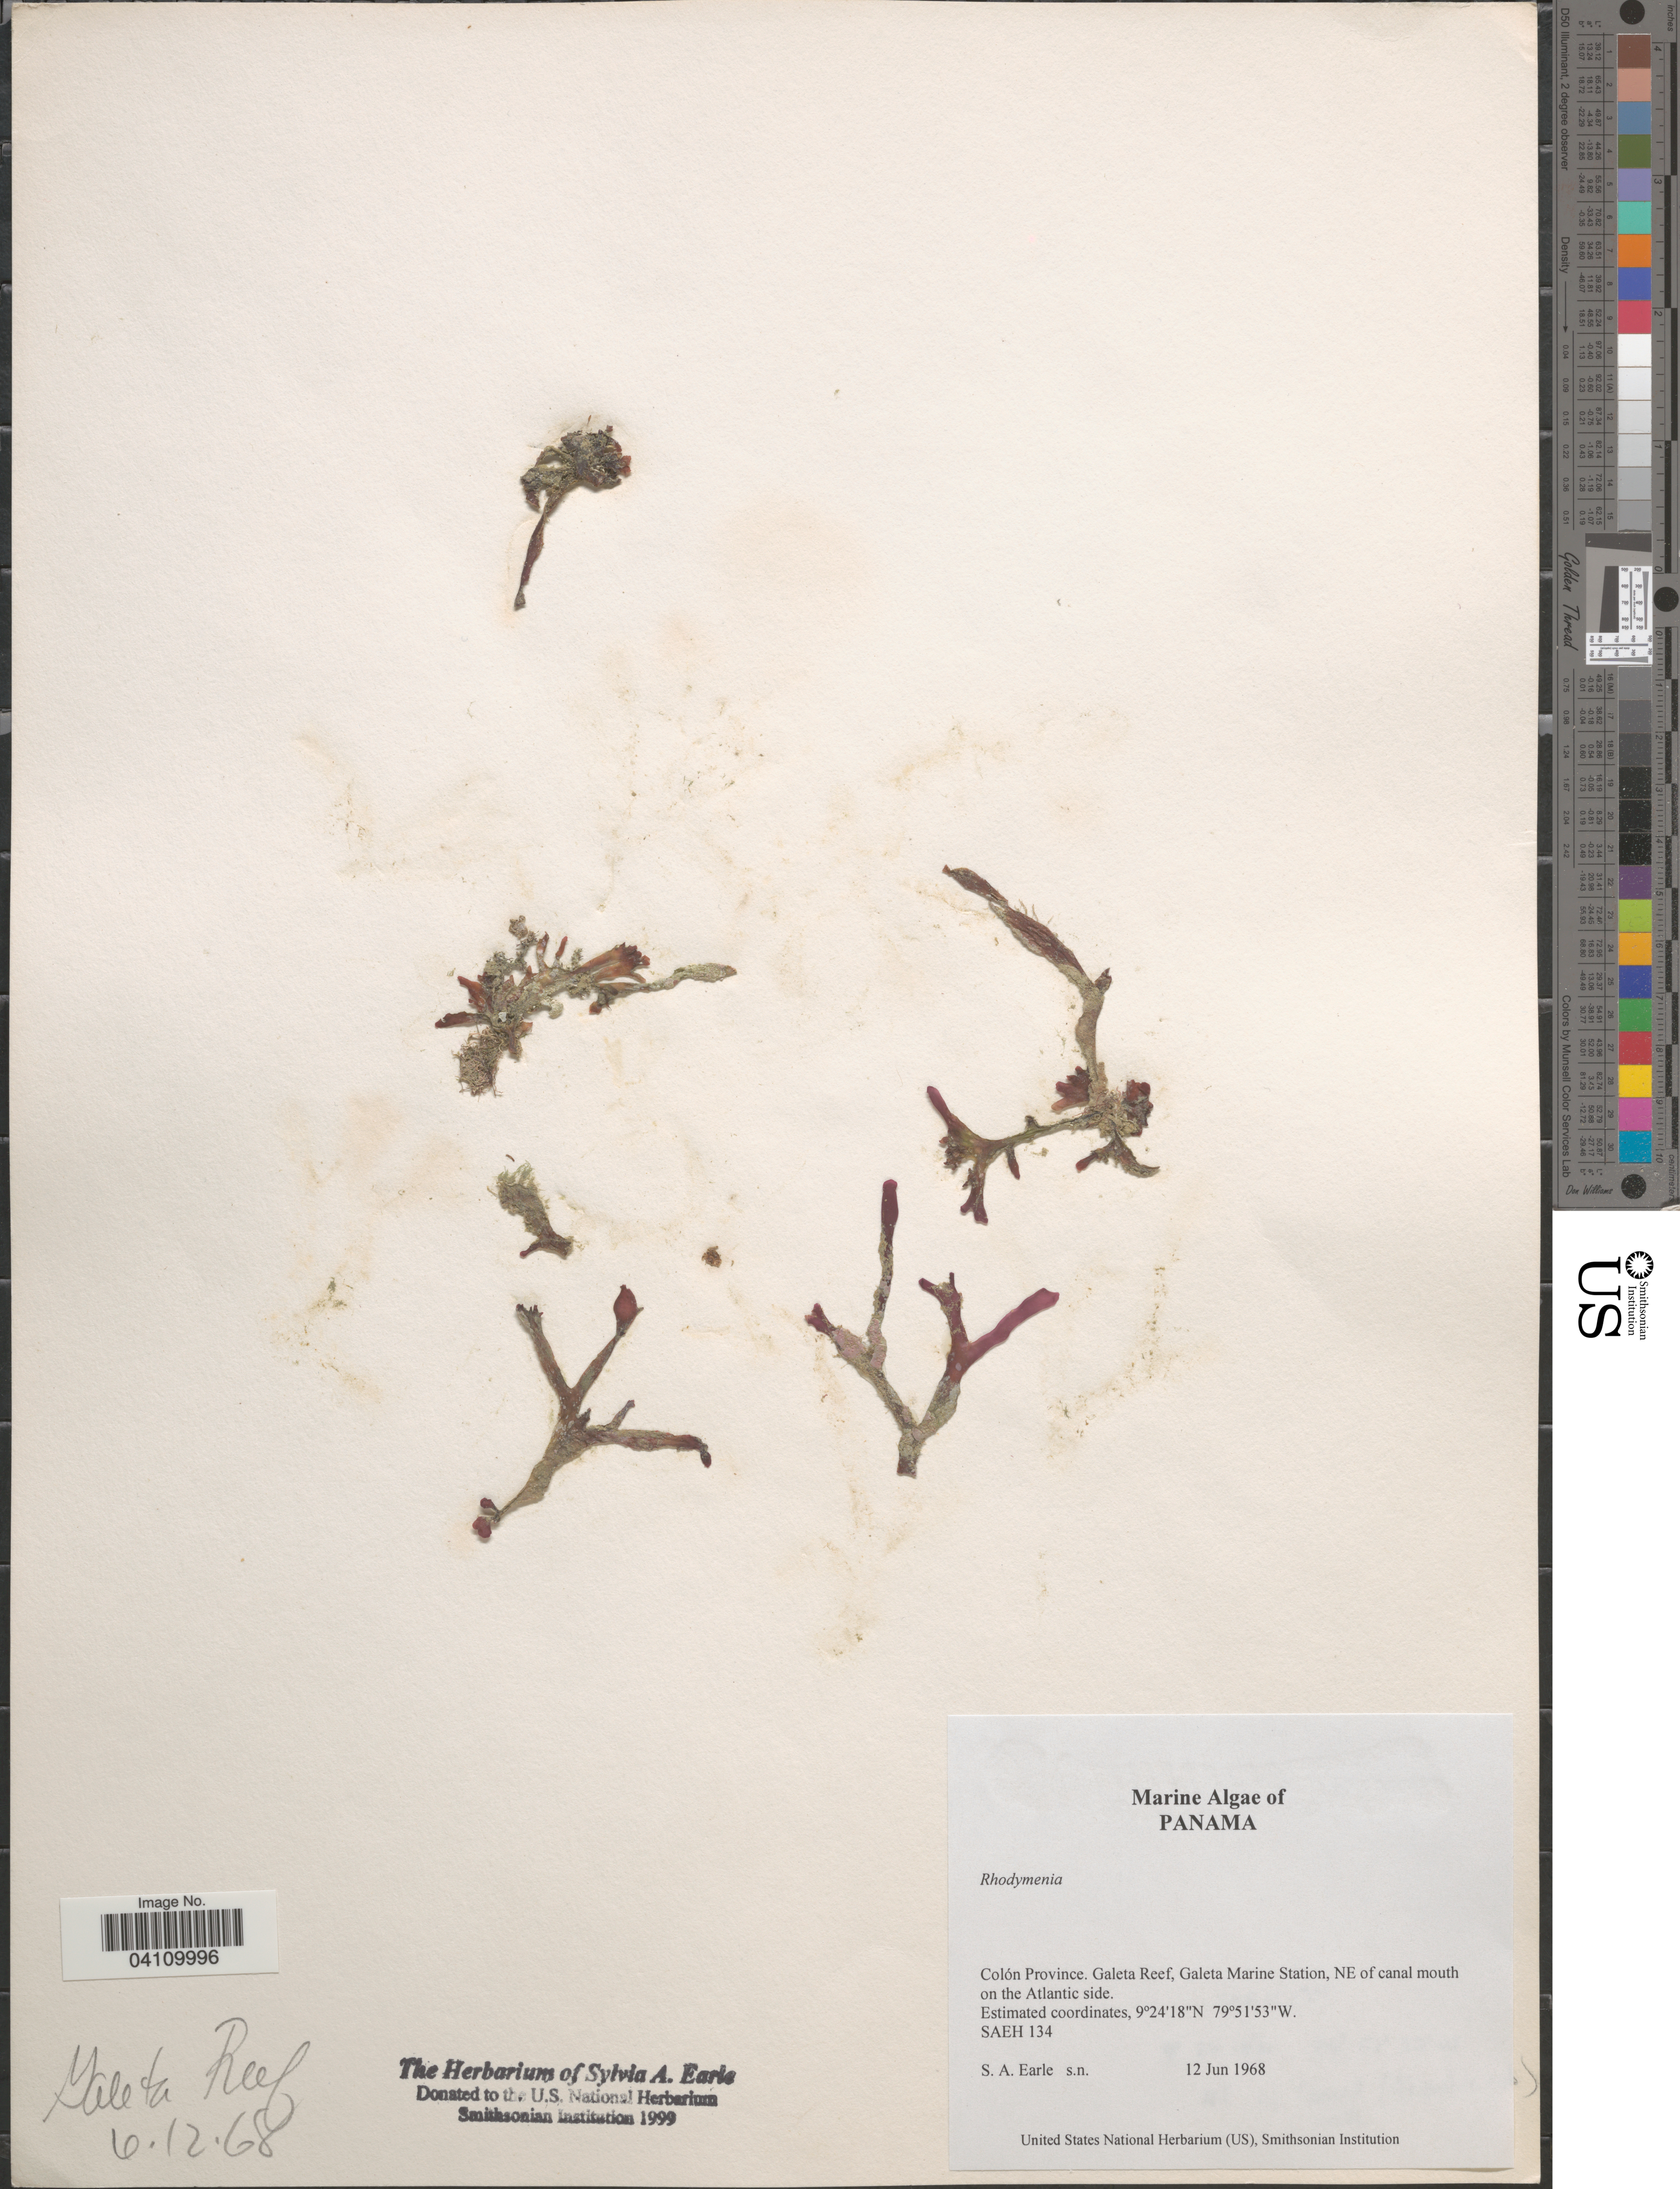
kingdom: Plantae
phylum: Rhodophyta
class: Florideophyceae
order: Rhodymeniales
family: Rhodymeniaceae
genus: Rhodymenia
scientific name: Rhodymenia sp.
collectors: S. A. Earle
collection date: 1968-06-12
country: Panama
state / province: Colón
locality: Galeta Reef, Galeta Marine Station, NE of canal mouth on the Atlantic side.